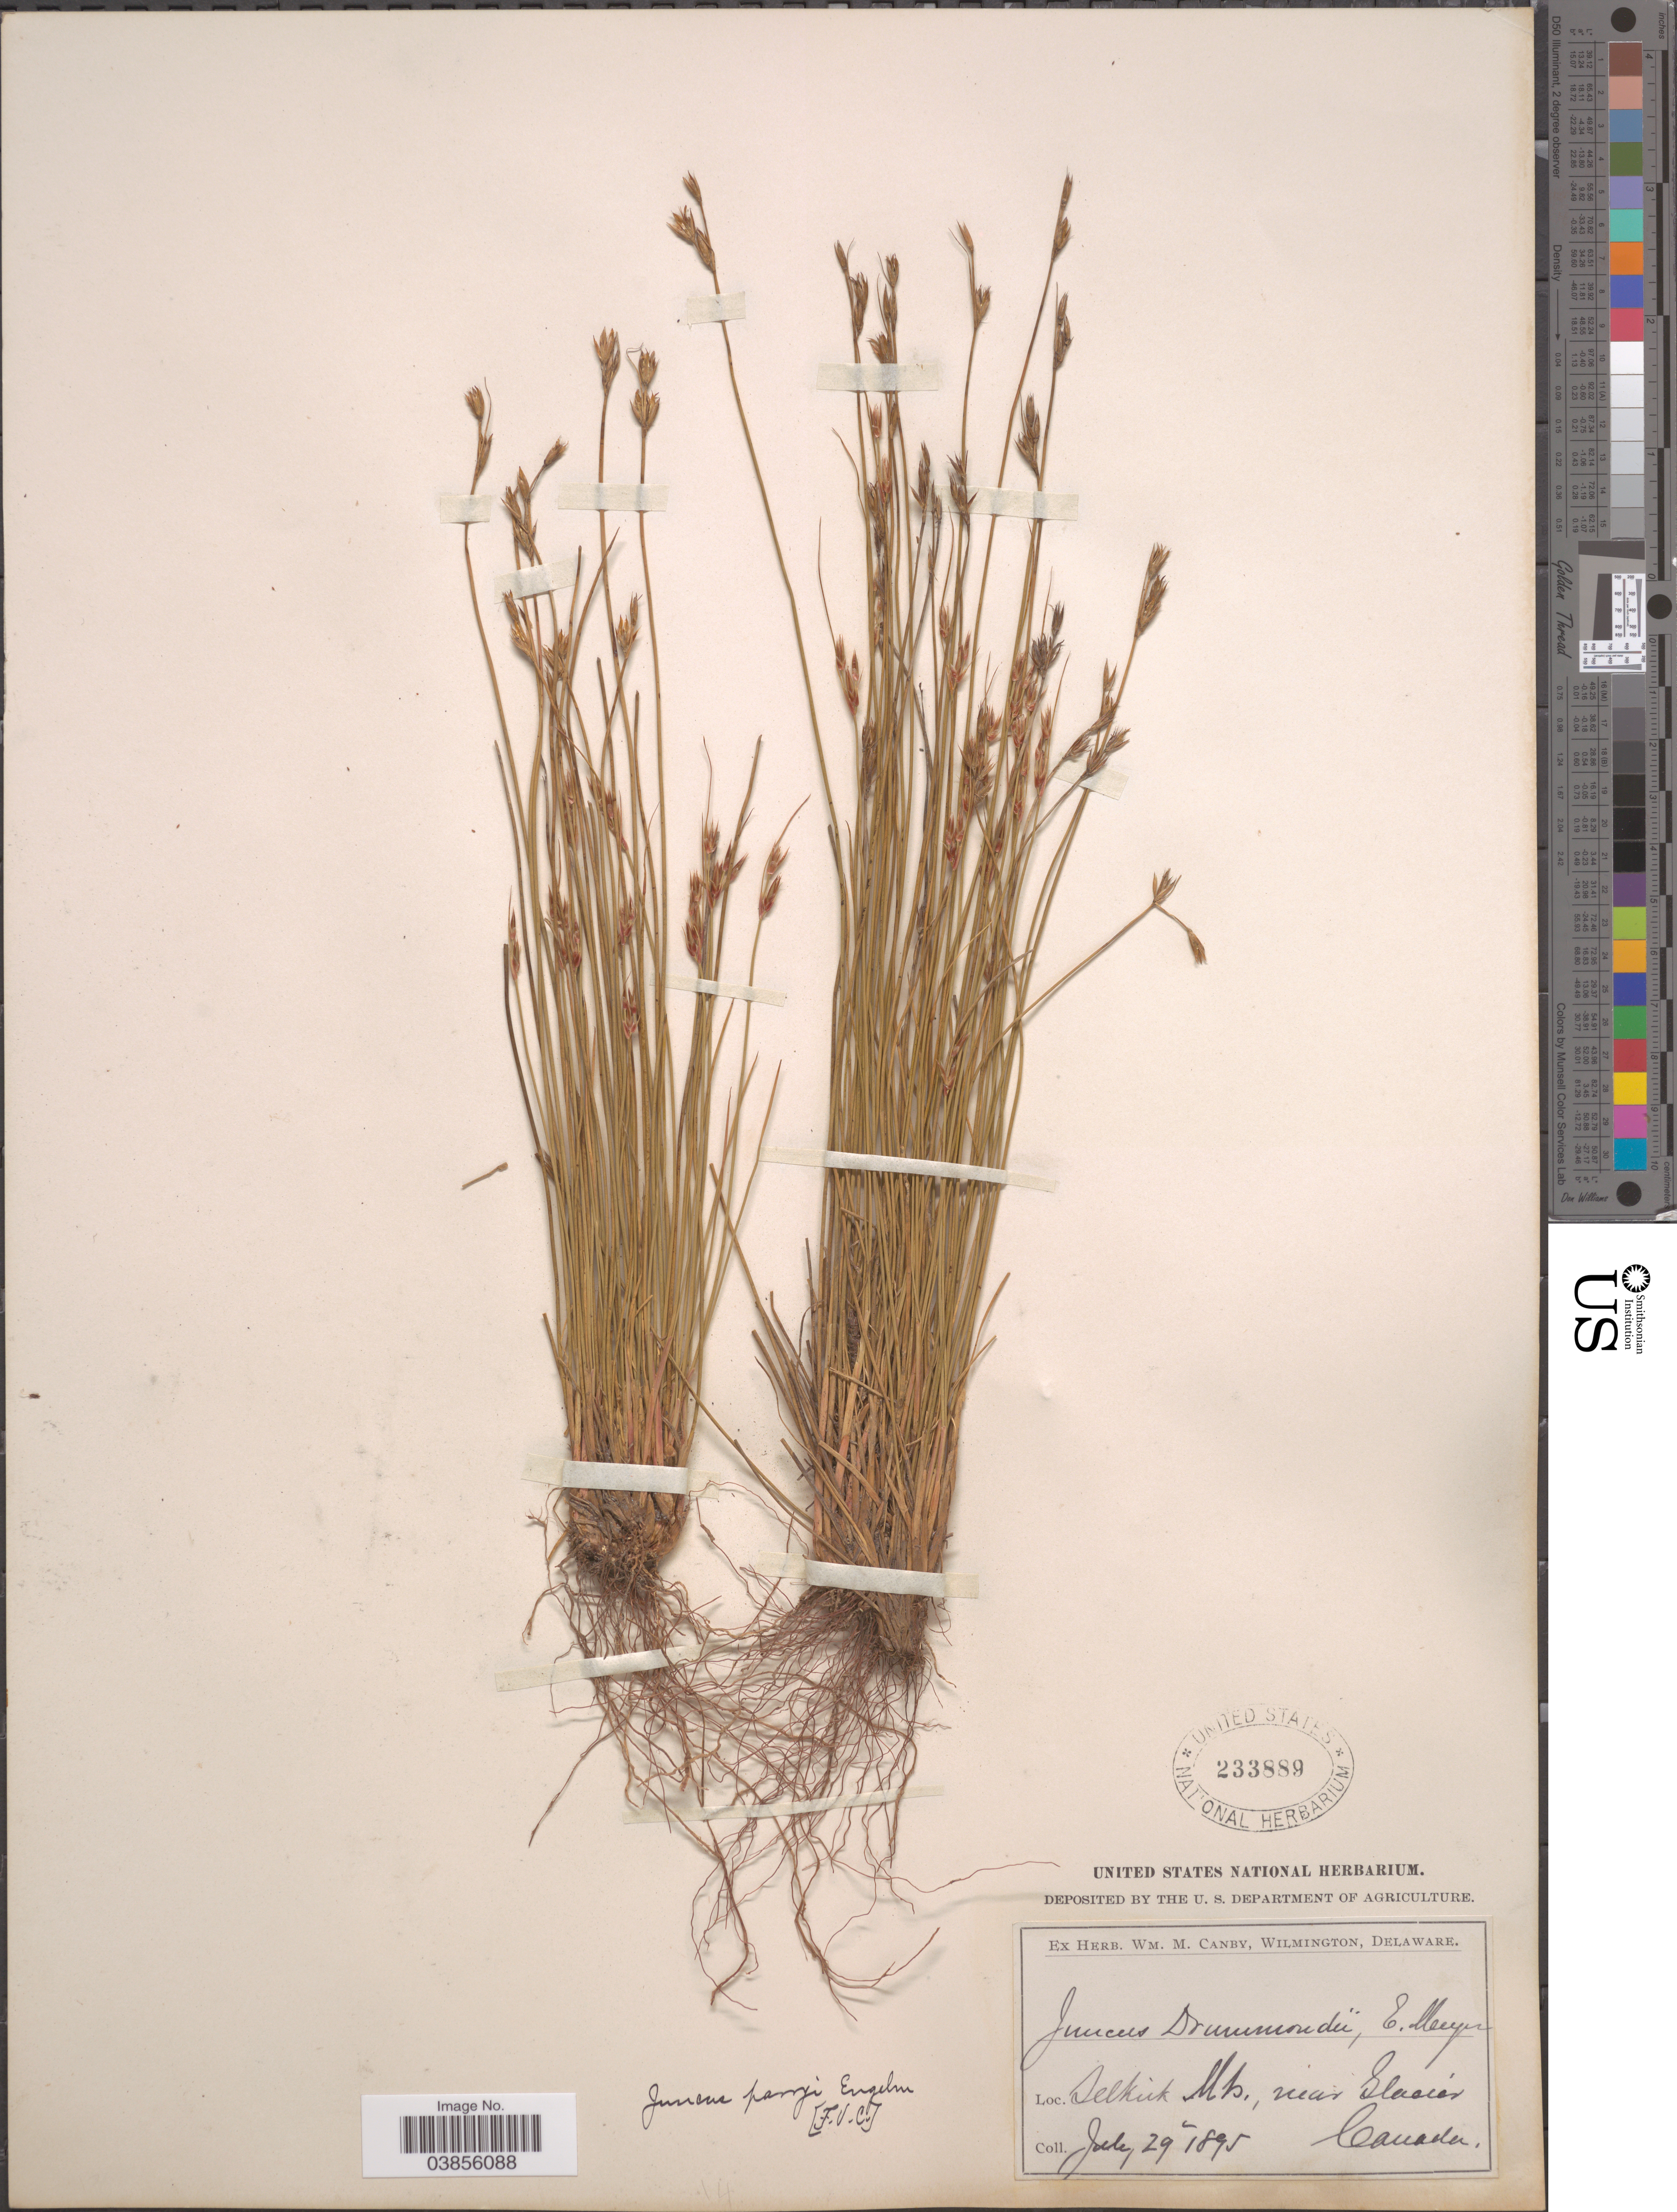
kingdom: Plantae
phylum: Tracheophyta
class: Liliopsida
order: Poales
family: Juncaceae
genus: Juncus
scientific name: Juncus parryi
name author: Engelm.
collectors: ex herb. W.M. Canby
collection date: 1895-07-29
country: Canada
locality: Selkirk Mts., near Glacier.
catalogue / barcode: US 233889